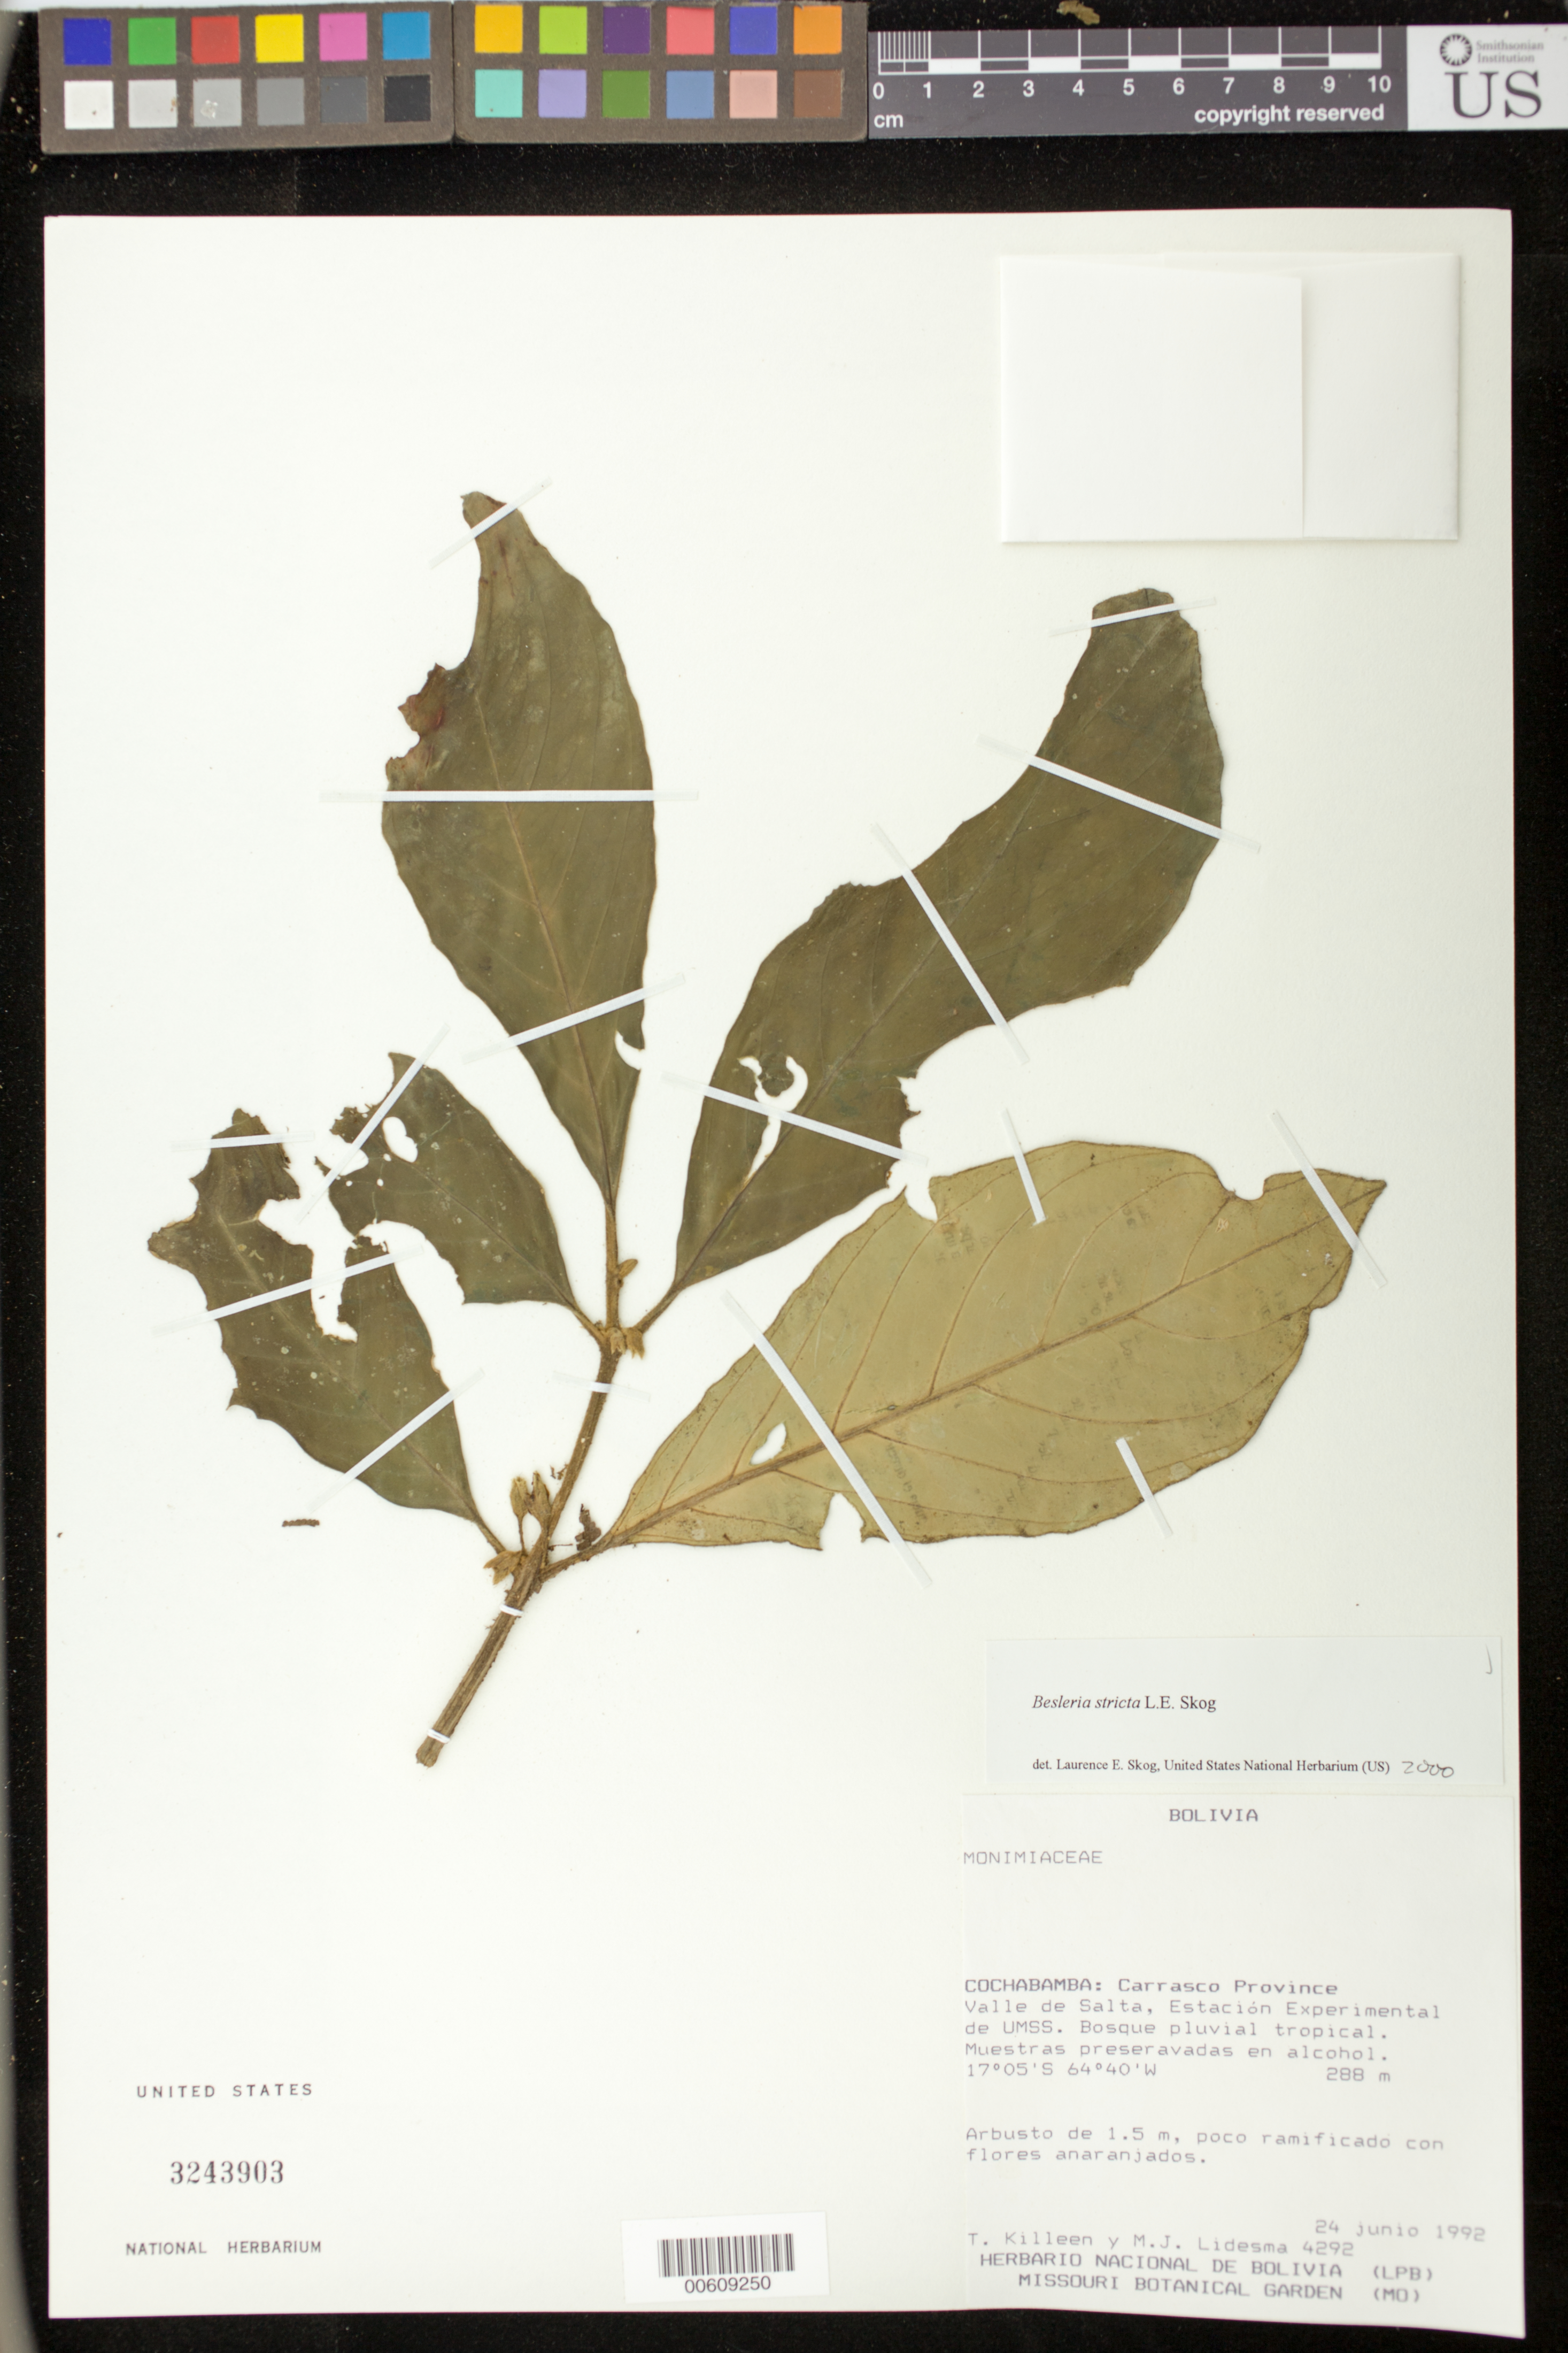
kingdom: Plantae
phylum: Tracheophyta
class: Magnoliopsida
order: Lamiales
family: Gesneriaceae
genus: Besleria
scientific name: Besleria stricta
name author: L.E. Skog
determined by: Skog, Laurence E.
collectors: T. Killeen & M. Lidesma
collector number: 4292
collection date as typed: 24 Jun 1992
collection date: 1992-06-24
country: Bolivia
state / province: Cochabamba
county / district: Carrasco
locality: Valle de Salta, Estación Experimental de UMSS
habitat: Bosque pluvial tropical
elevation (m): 288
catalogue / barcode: US 3243903